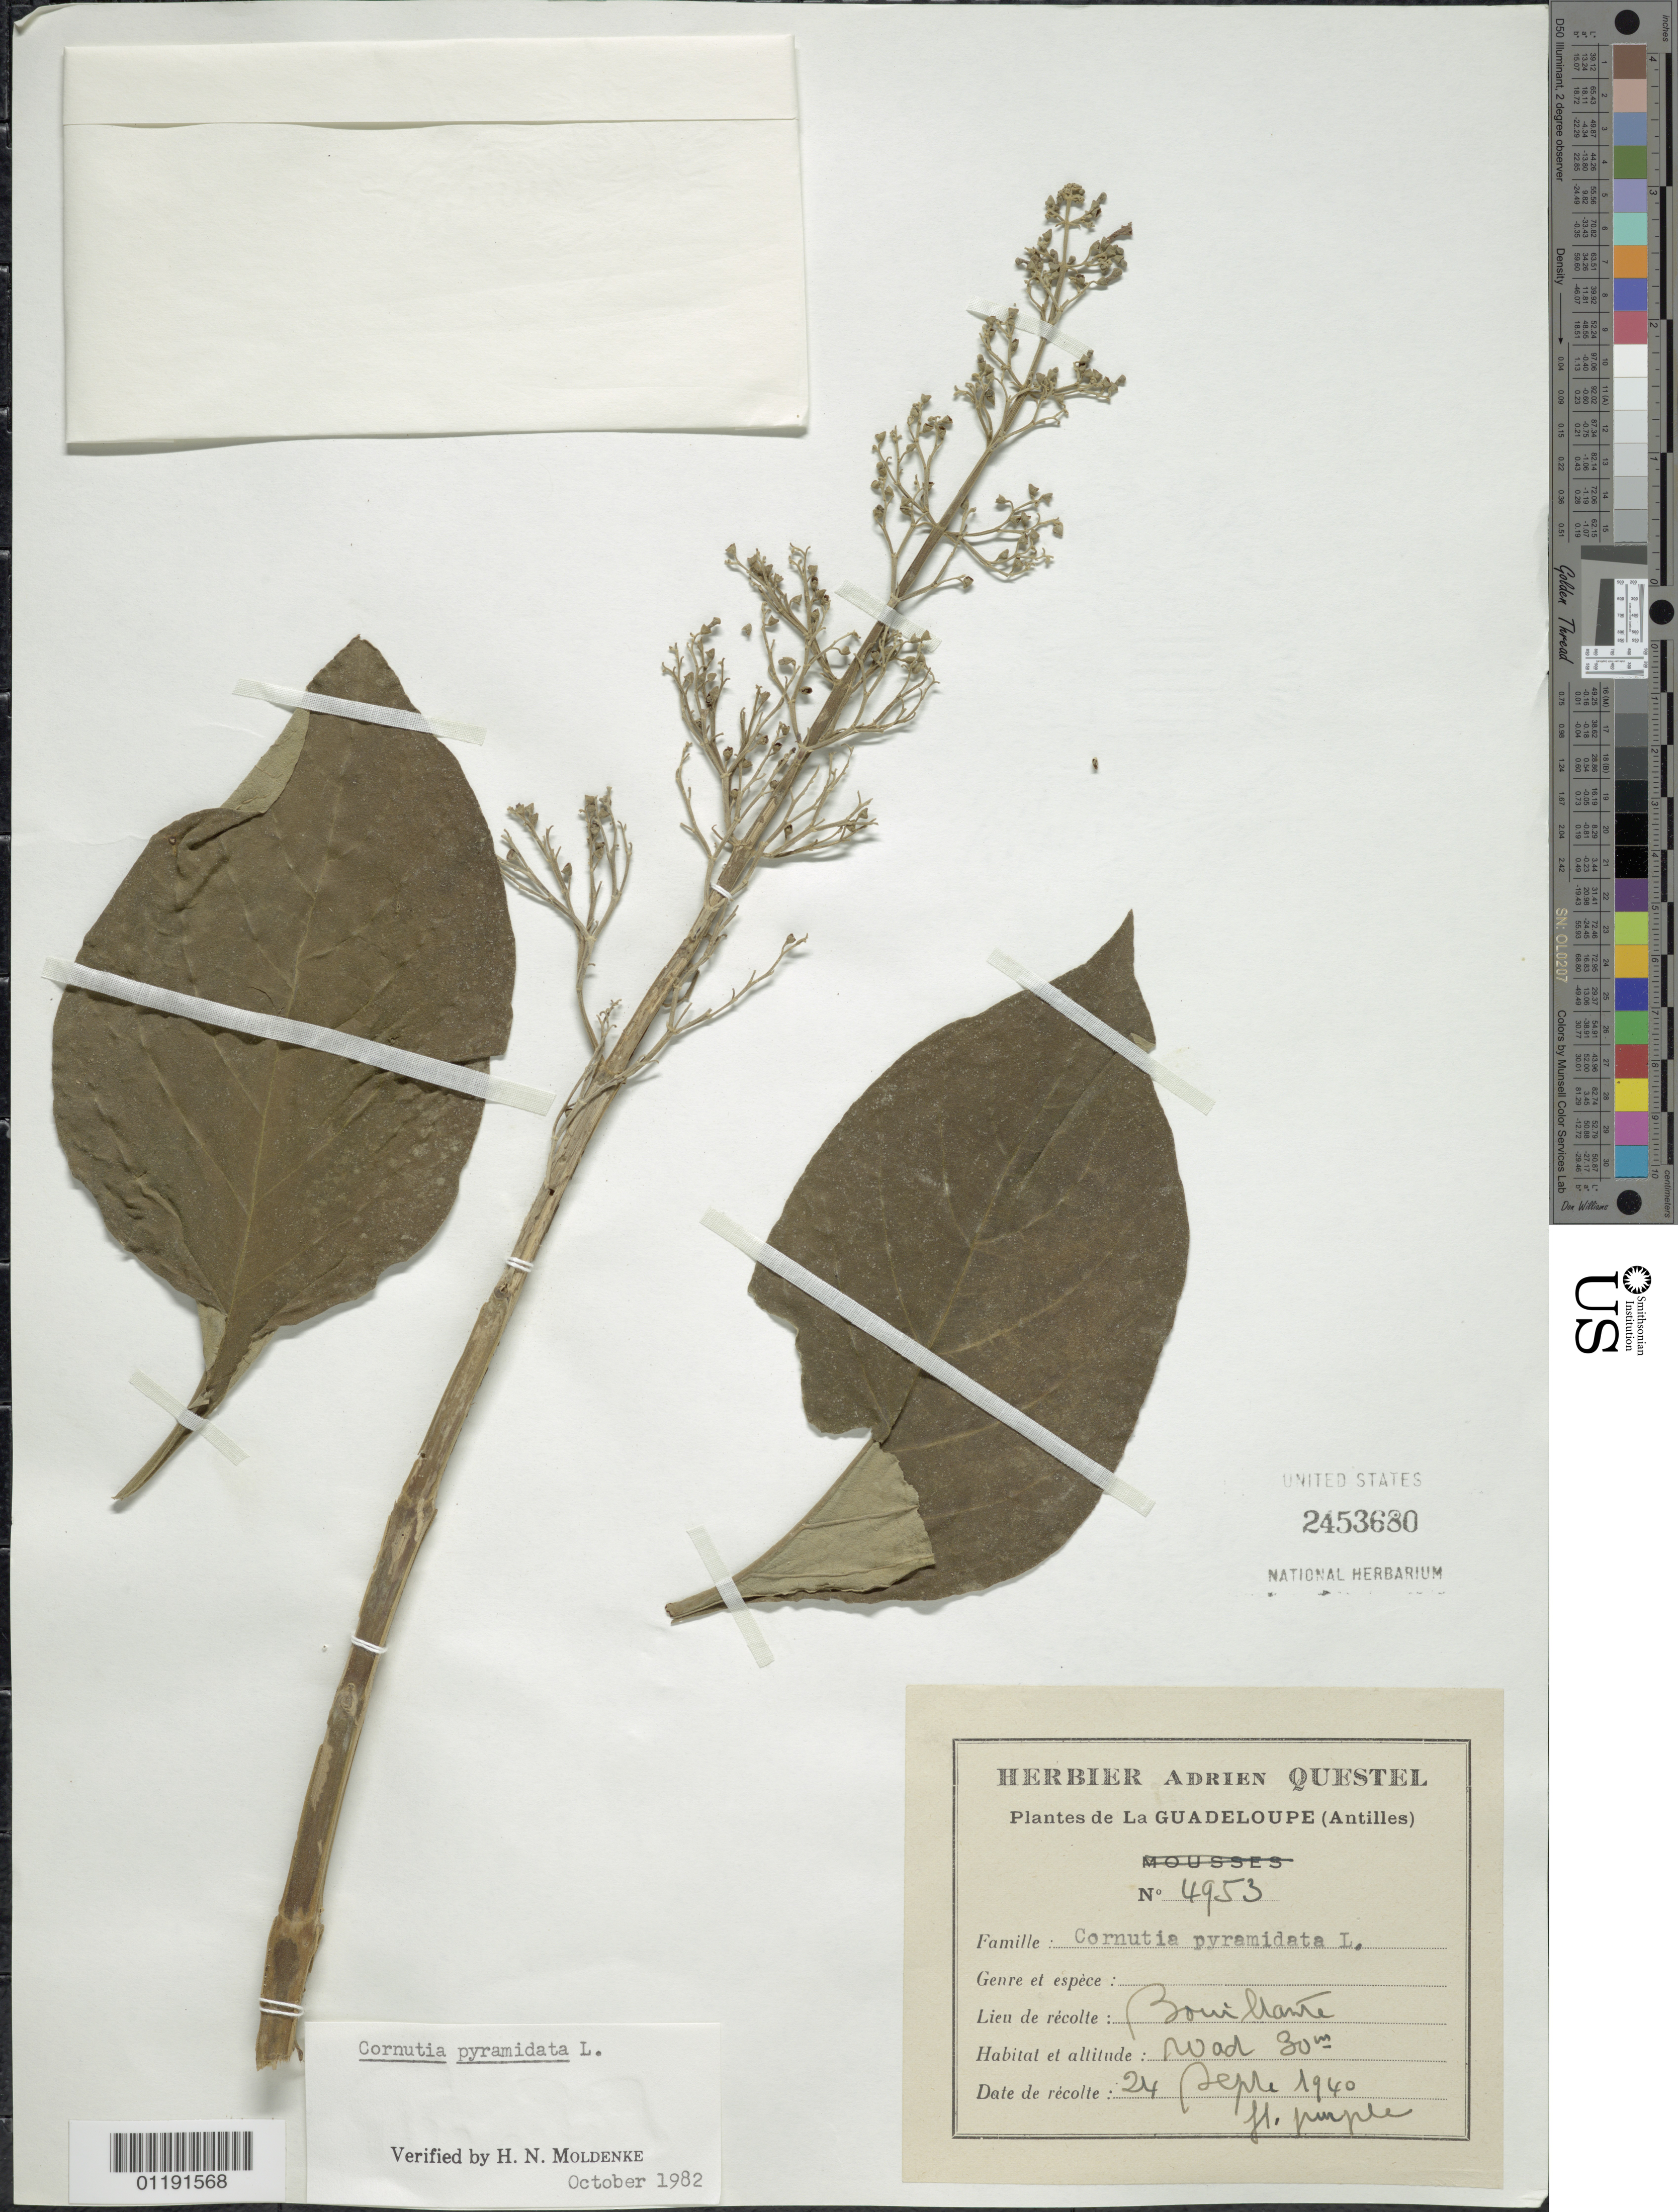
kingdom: Plantae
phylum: Tracheophyta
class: Magnoliopsida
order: Lamiales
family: Lamiaceae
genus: Cornutia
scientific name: Cornutia pyramidata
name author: L.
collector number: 4953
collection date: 1940-09-24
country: Guadeloupe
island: Guadeloupe Island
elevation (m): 30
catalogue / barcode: US 2453680